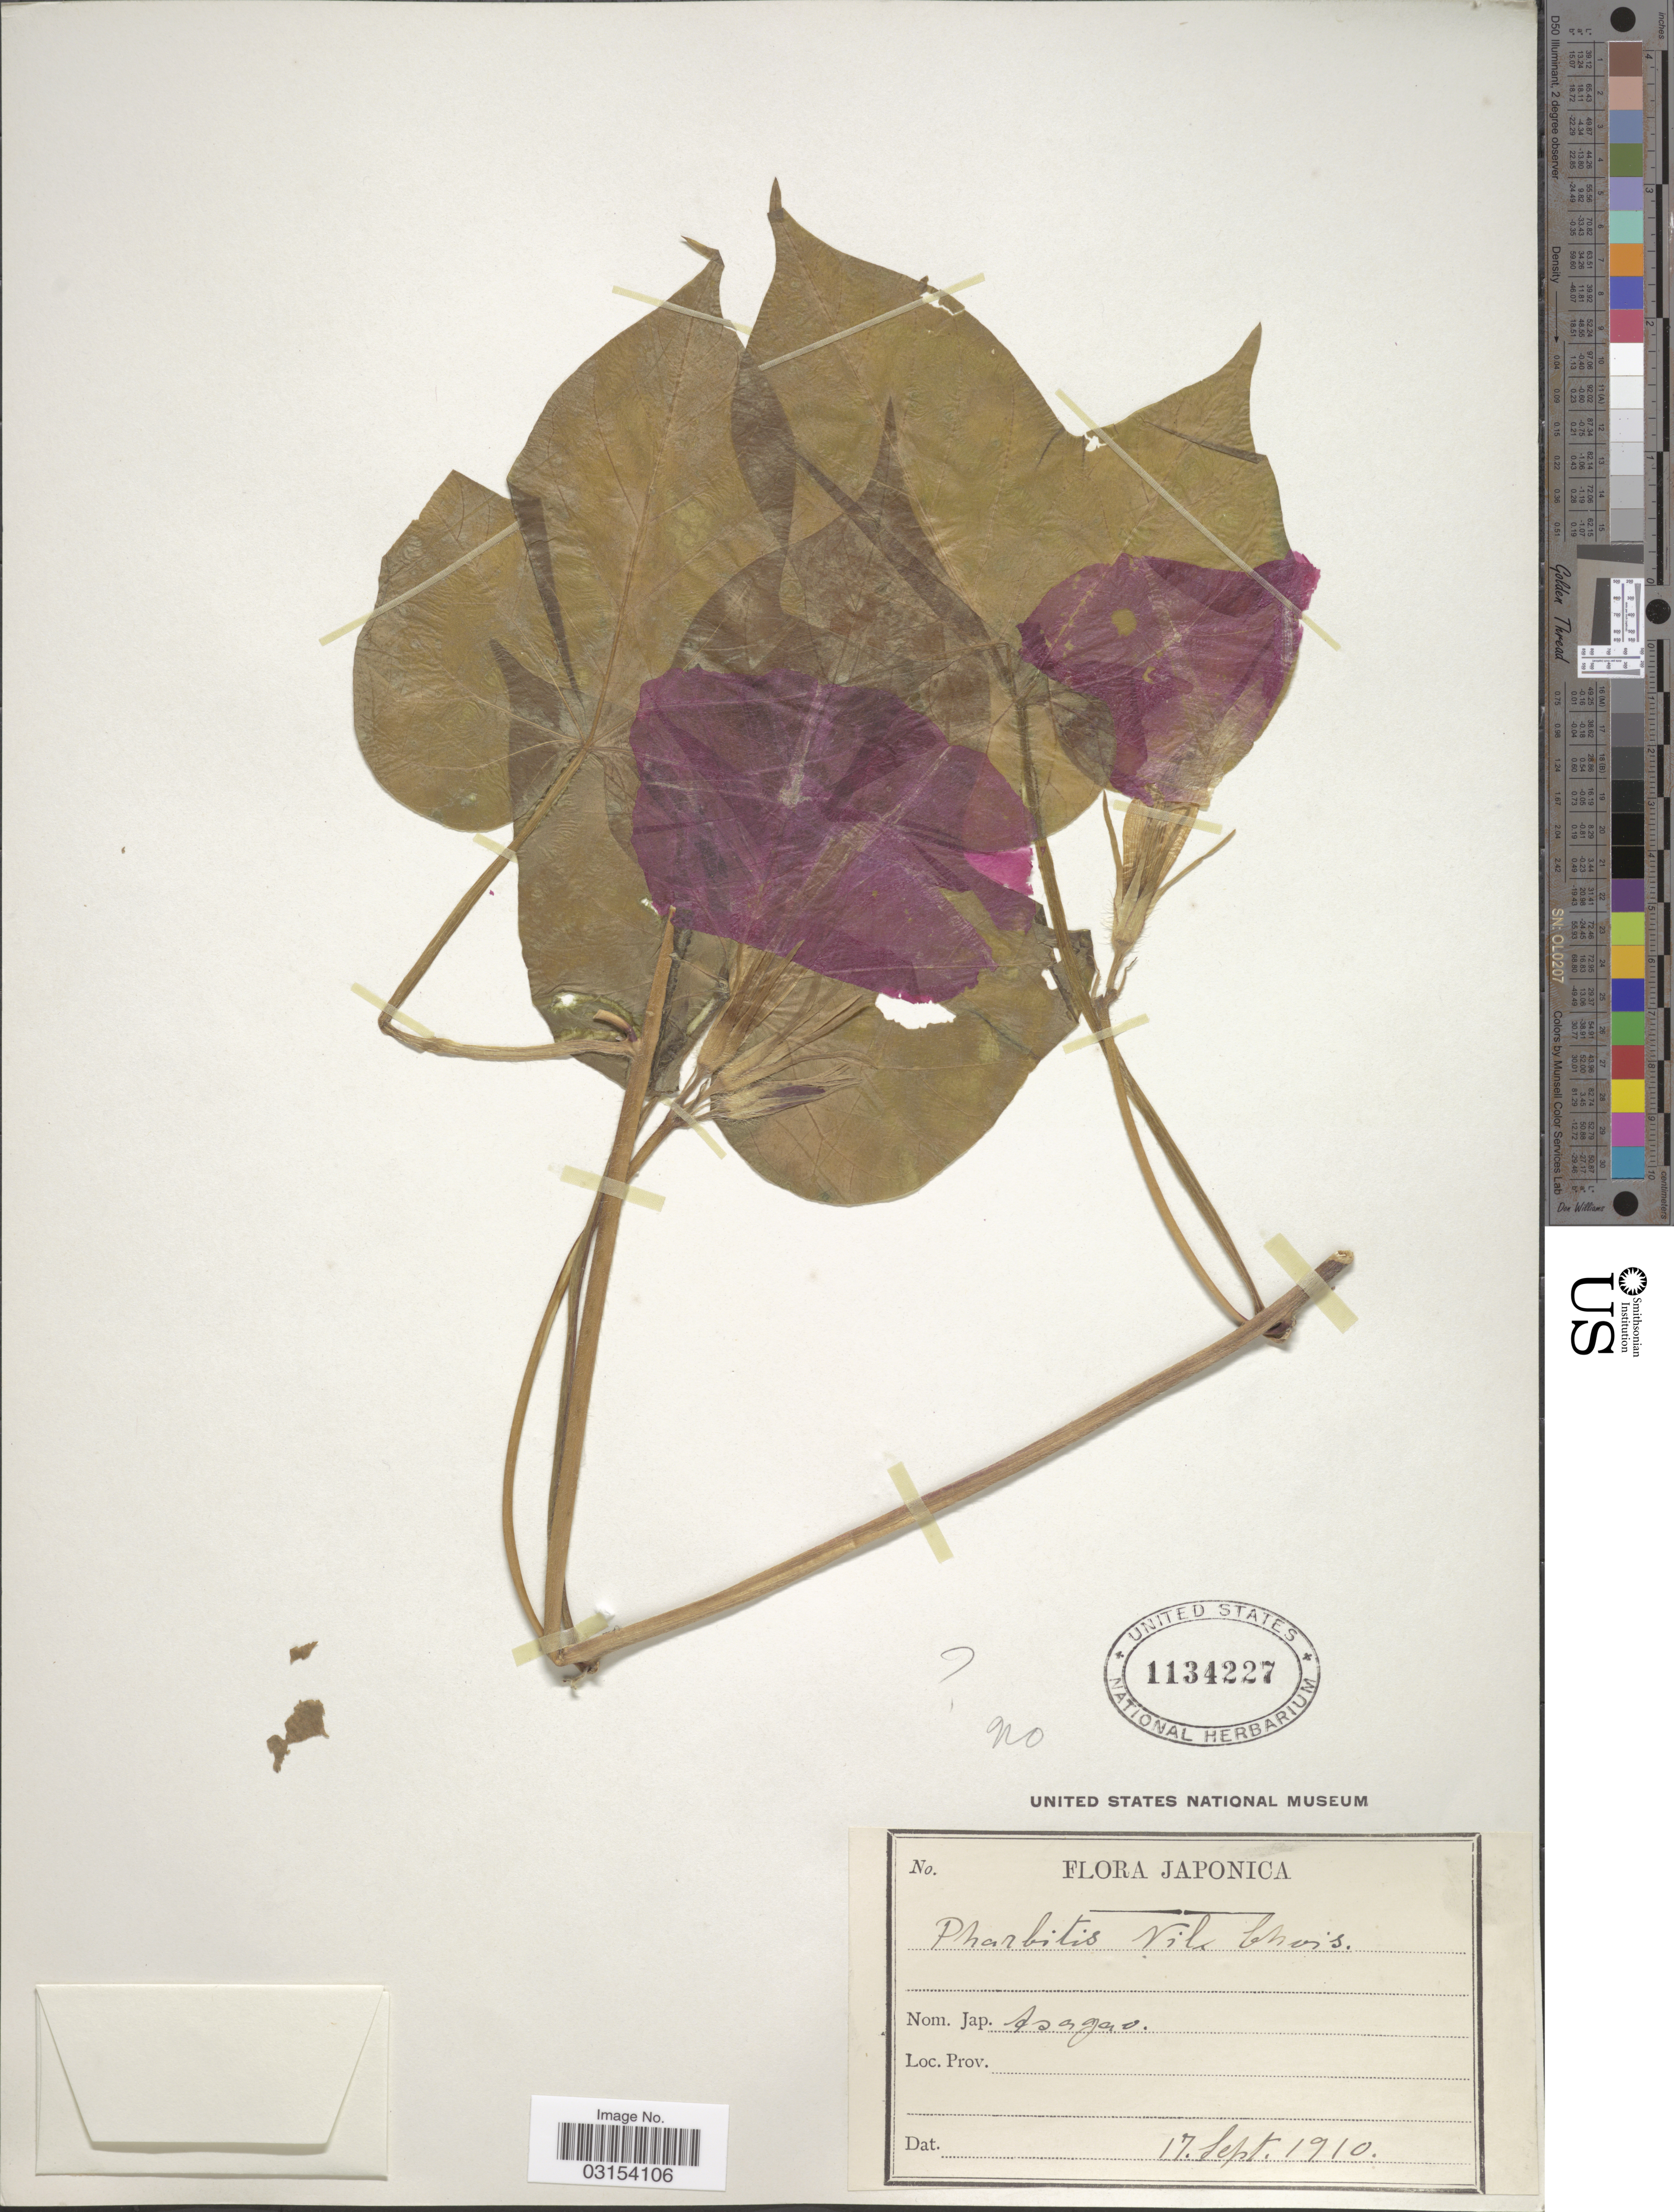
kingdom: Plantae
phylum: Tracheophyta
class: Magnoliopsida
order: Solanales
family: Convolvulaceae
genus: Ipomoea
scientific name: Ipomoea nil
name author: (L.) Roth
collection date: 1910-09-17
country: Japan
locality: Japonica.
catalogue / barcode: US 1134227